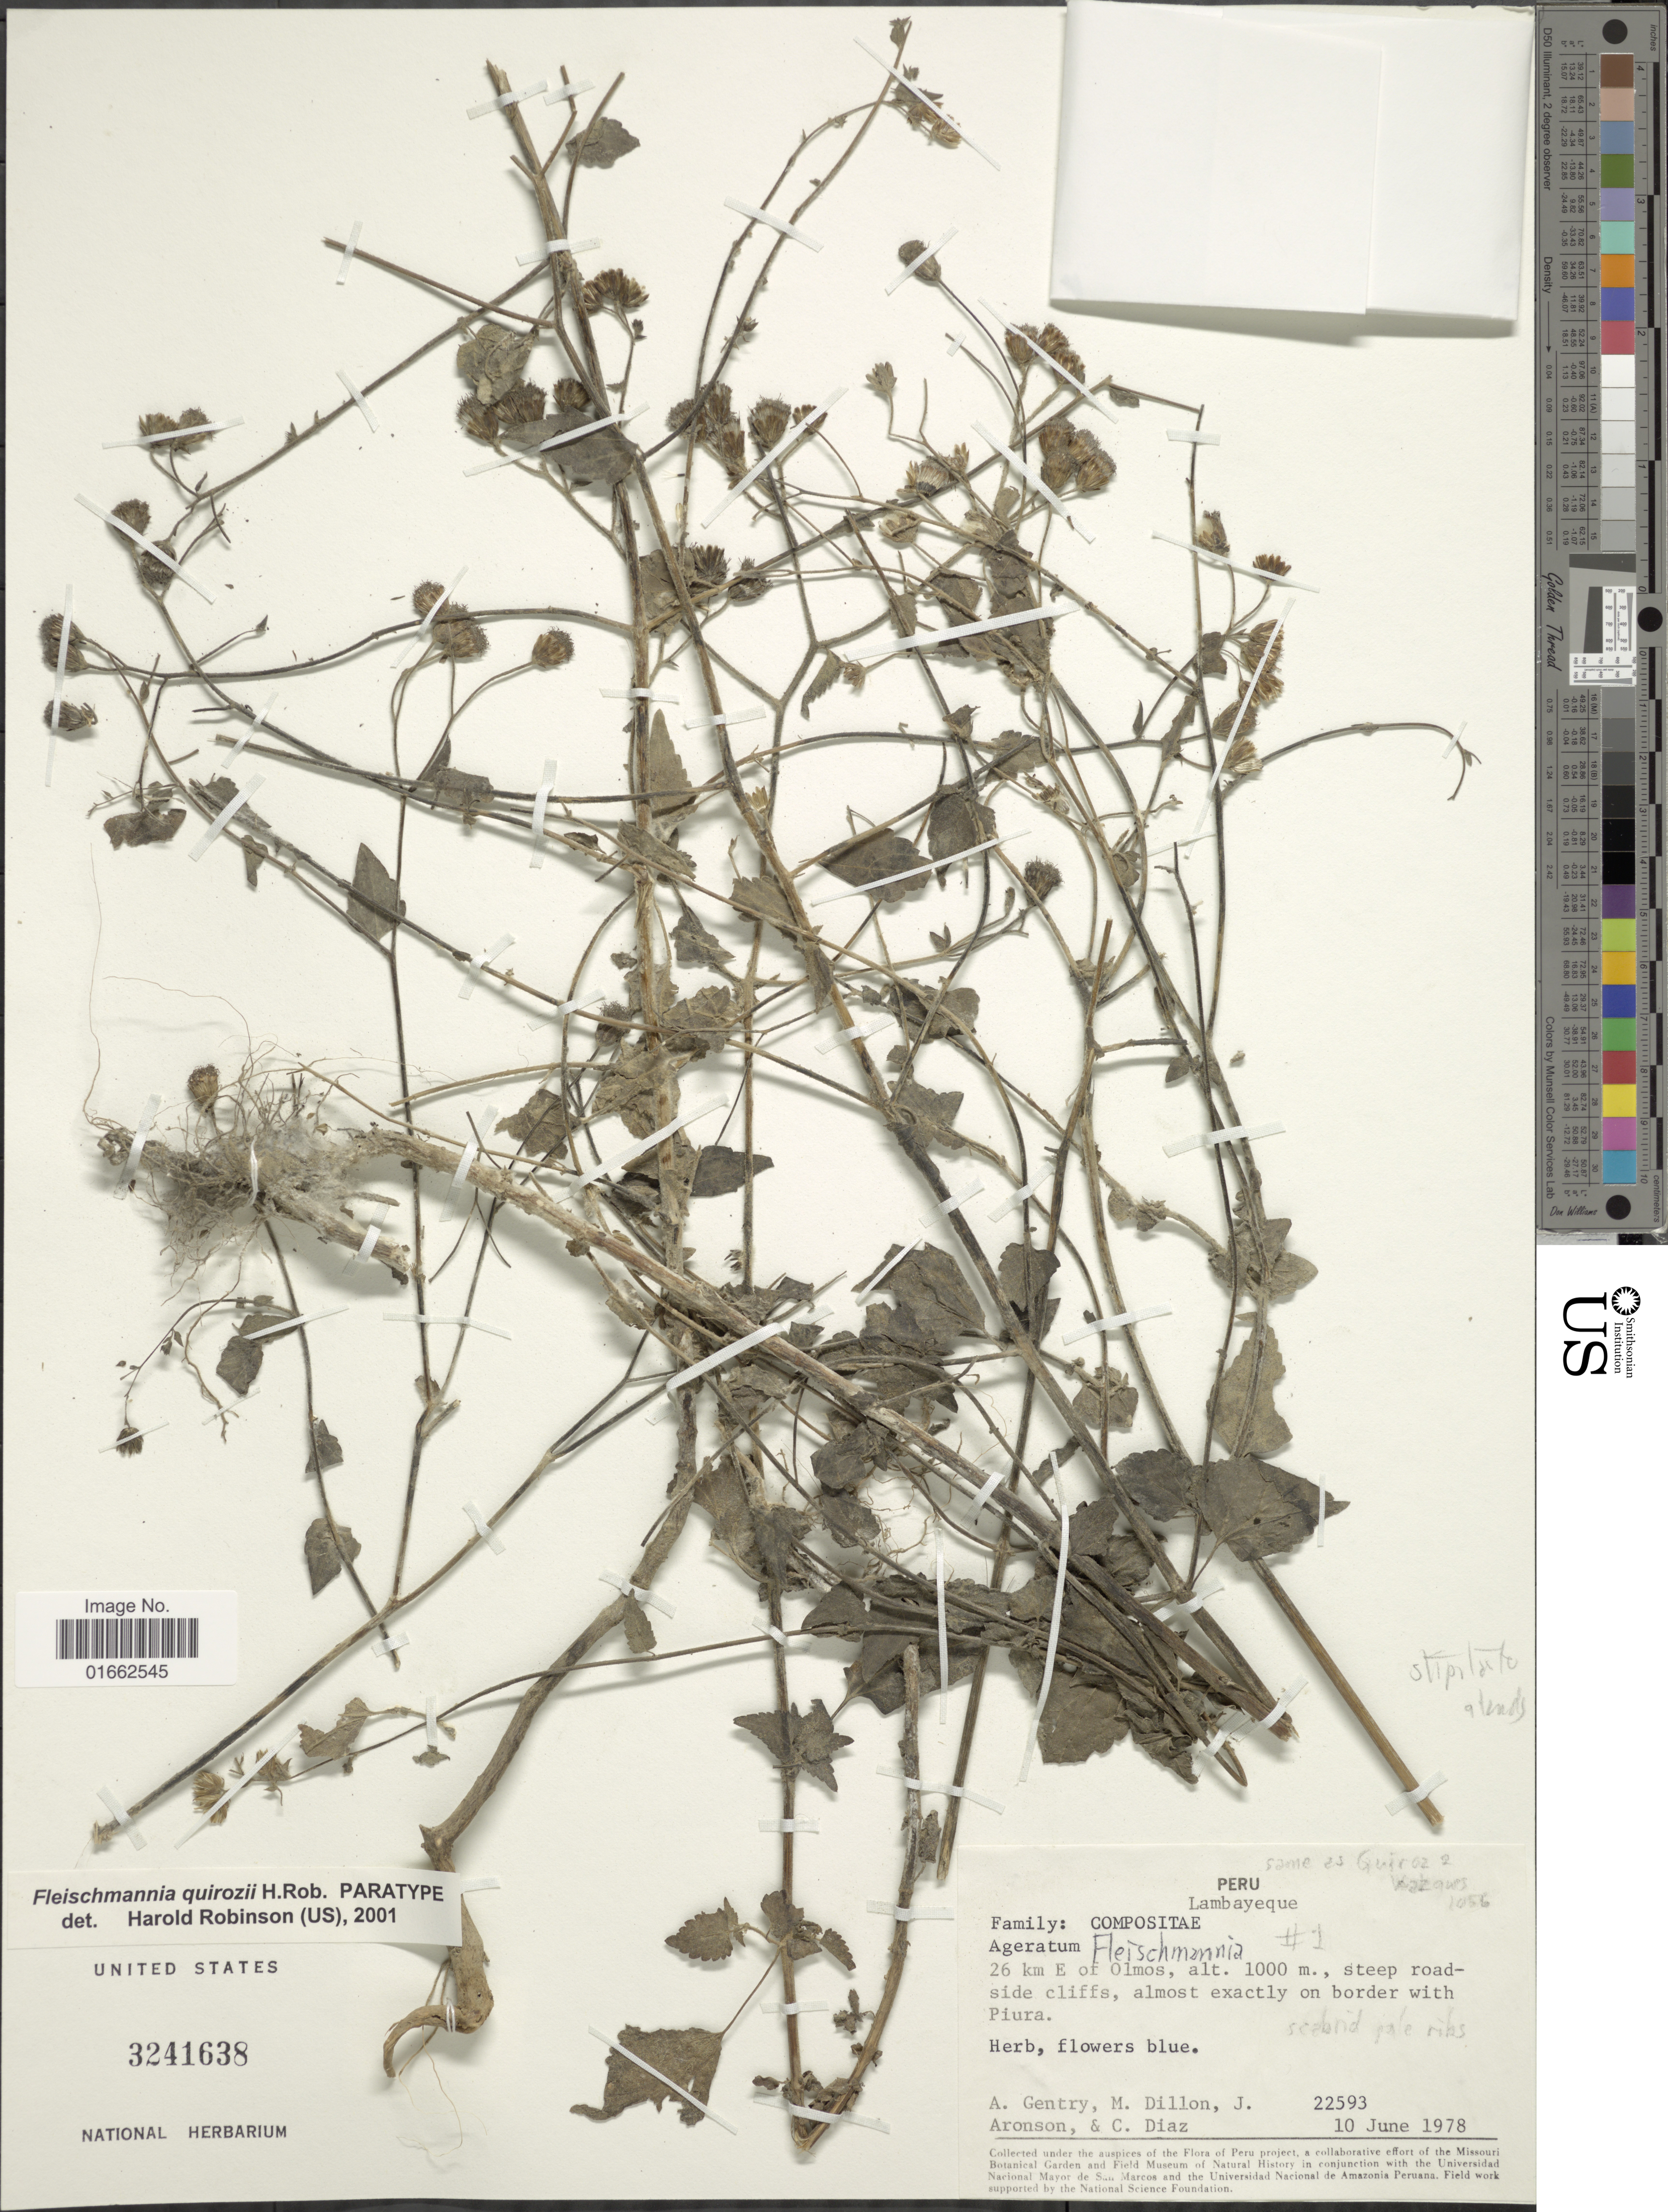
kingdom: Plantae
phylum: Tracheophyta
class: Magnoliopsida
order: Asterales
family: Asteraceae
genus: Fleischmannia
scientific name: Fleischmannia quirozii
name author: H. Rob.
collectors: A. H. Gentry, M. O. Dillon, J. Aronson & C. Díaz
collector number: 22593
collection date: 1978-06-10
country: Peru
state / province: Piura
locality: Lambayeque. 26 km E of Olmos. steep roadside cliffs, almost exactly on border with Piura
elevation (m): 1000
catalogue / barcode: US 3241638